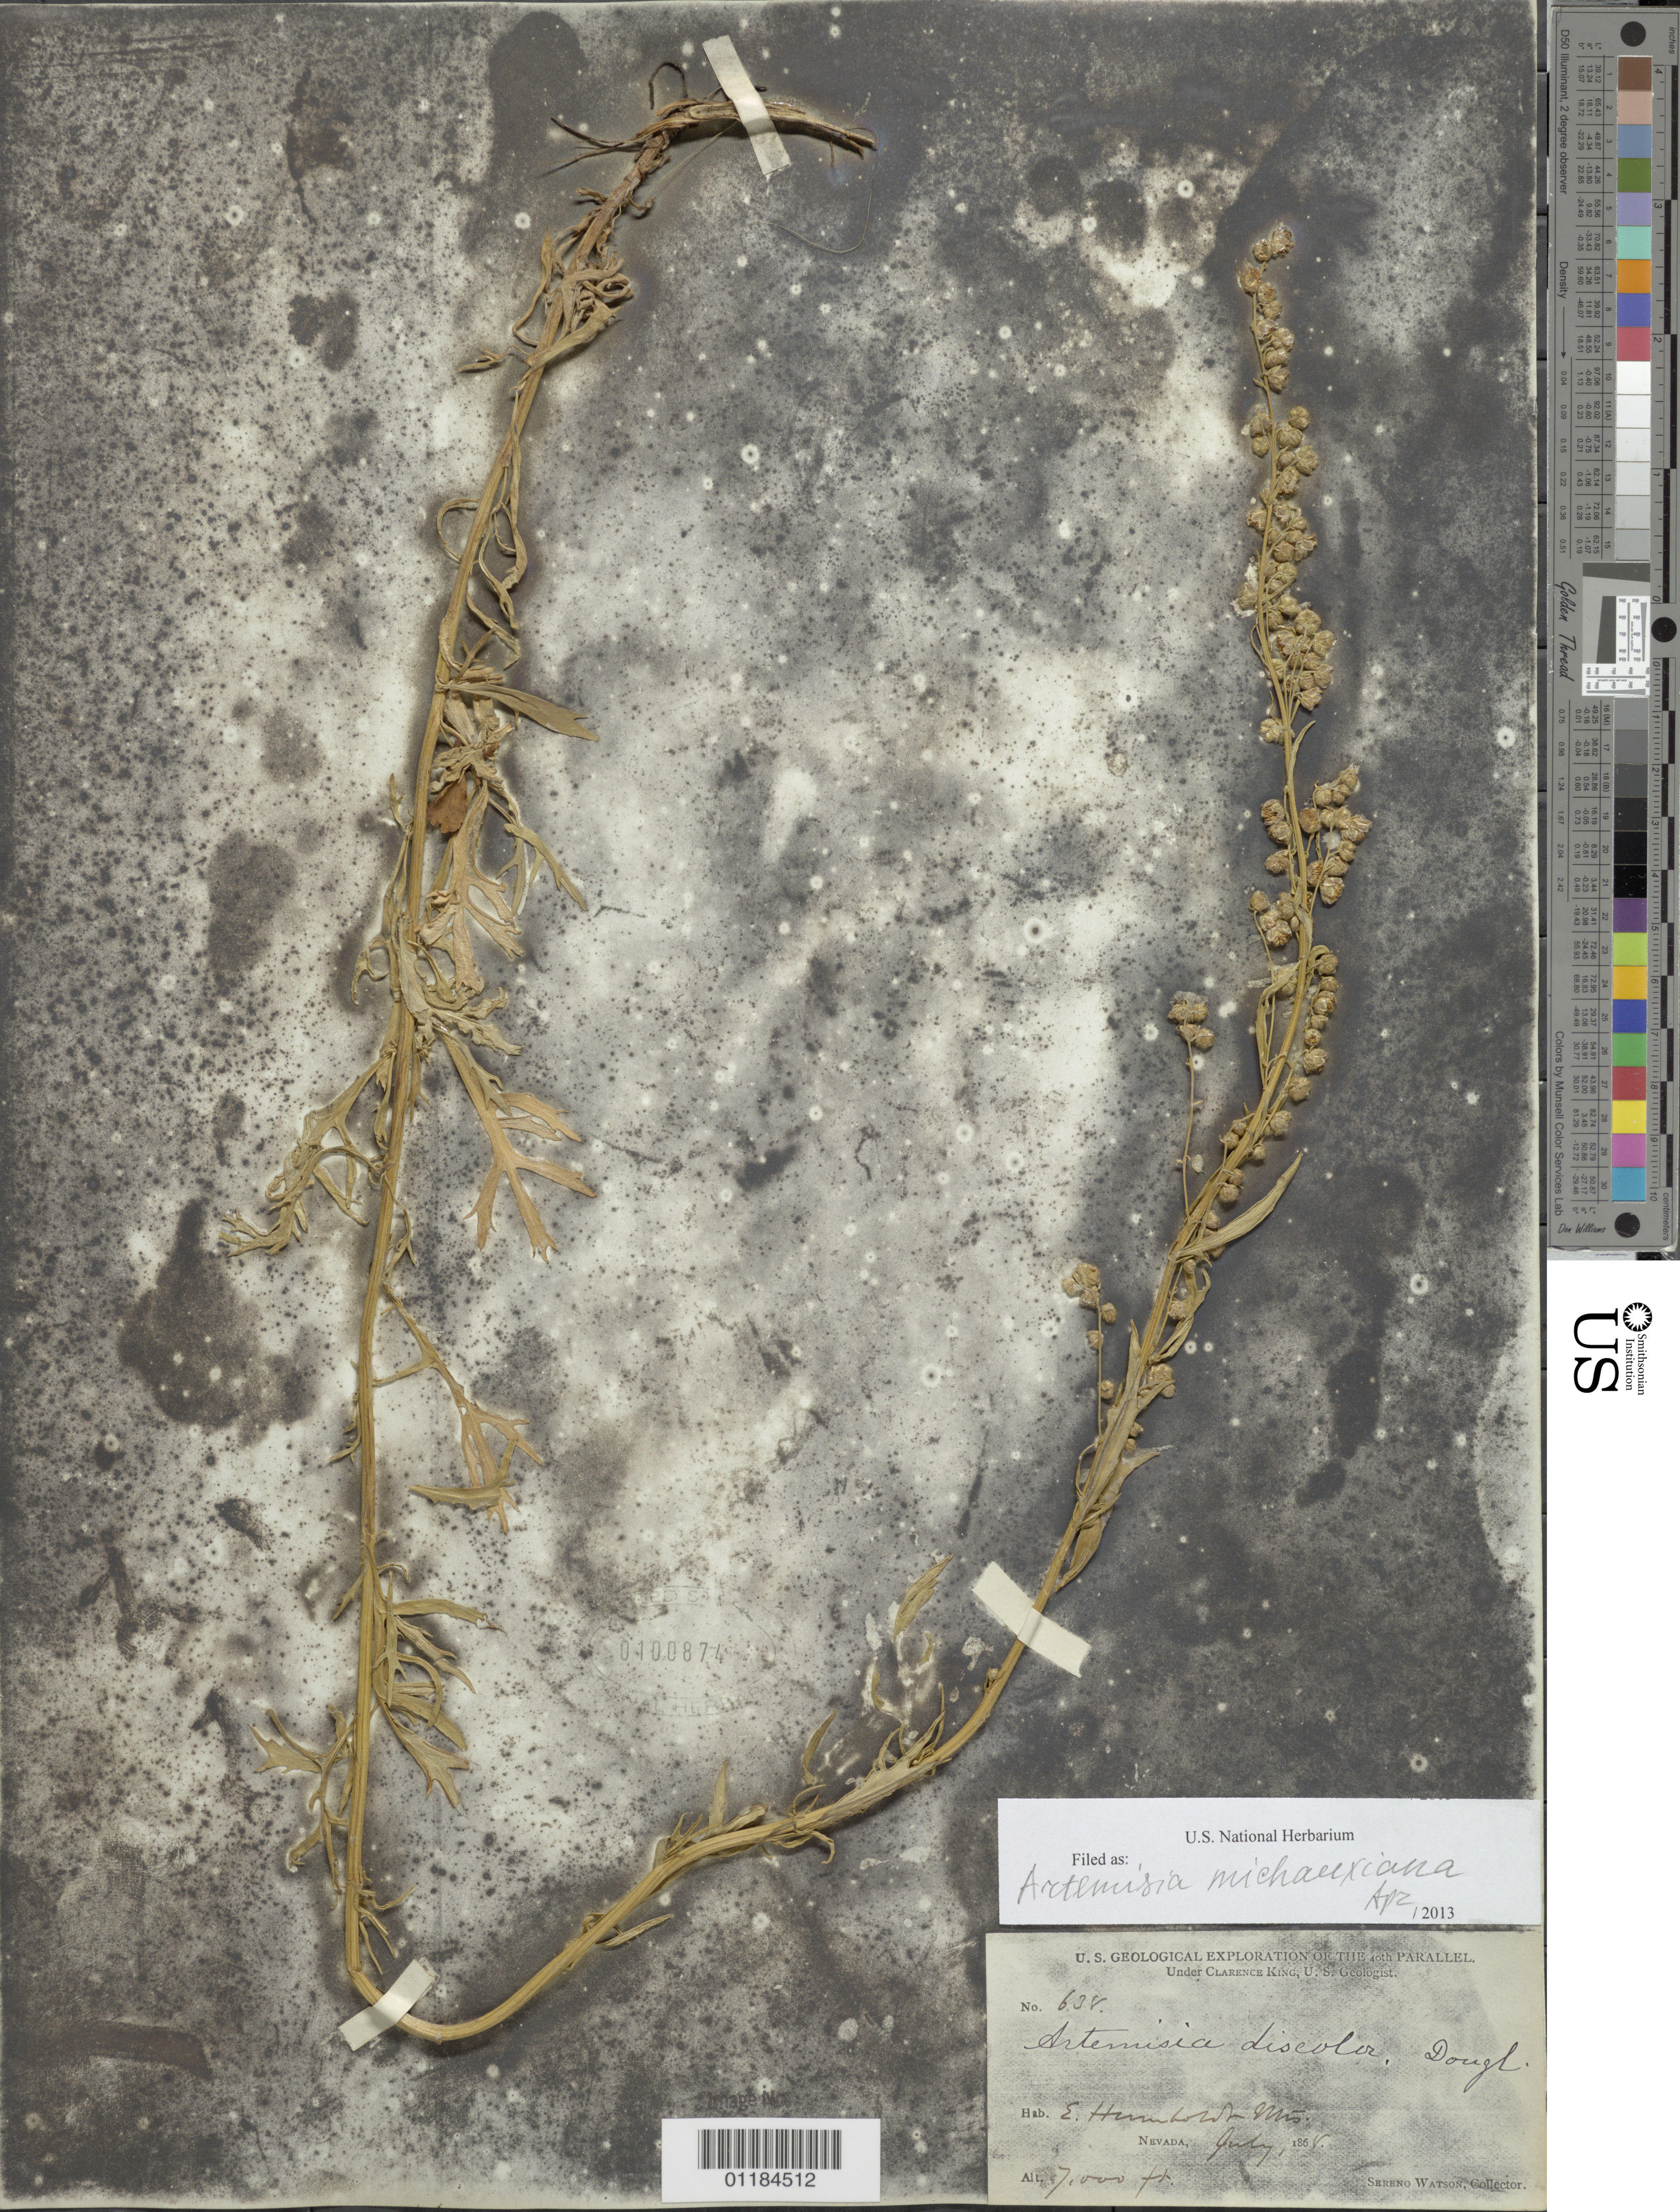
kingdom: Plantae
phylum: Tracheophyta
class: Magnoliopsida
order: Asterales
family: Asteraceae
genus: Artemisia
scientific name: Artemisia michauxiana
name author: Besser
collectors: S. Watson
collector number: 638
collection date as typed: Jul 1868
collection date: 1868-07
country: United States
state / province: Nevada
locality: E. Humboldt Mts., N. Nevada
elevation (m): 2134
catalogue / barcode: US 100874